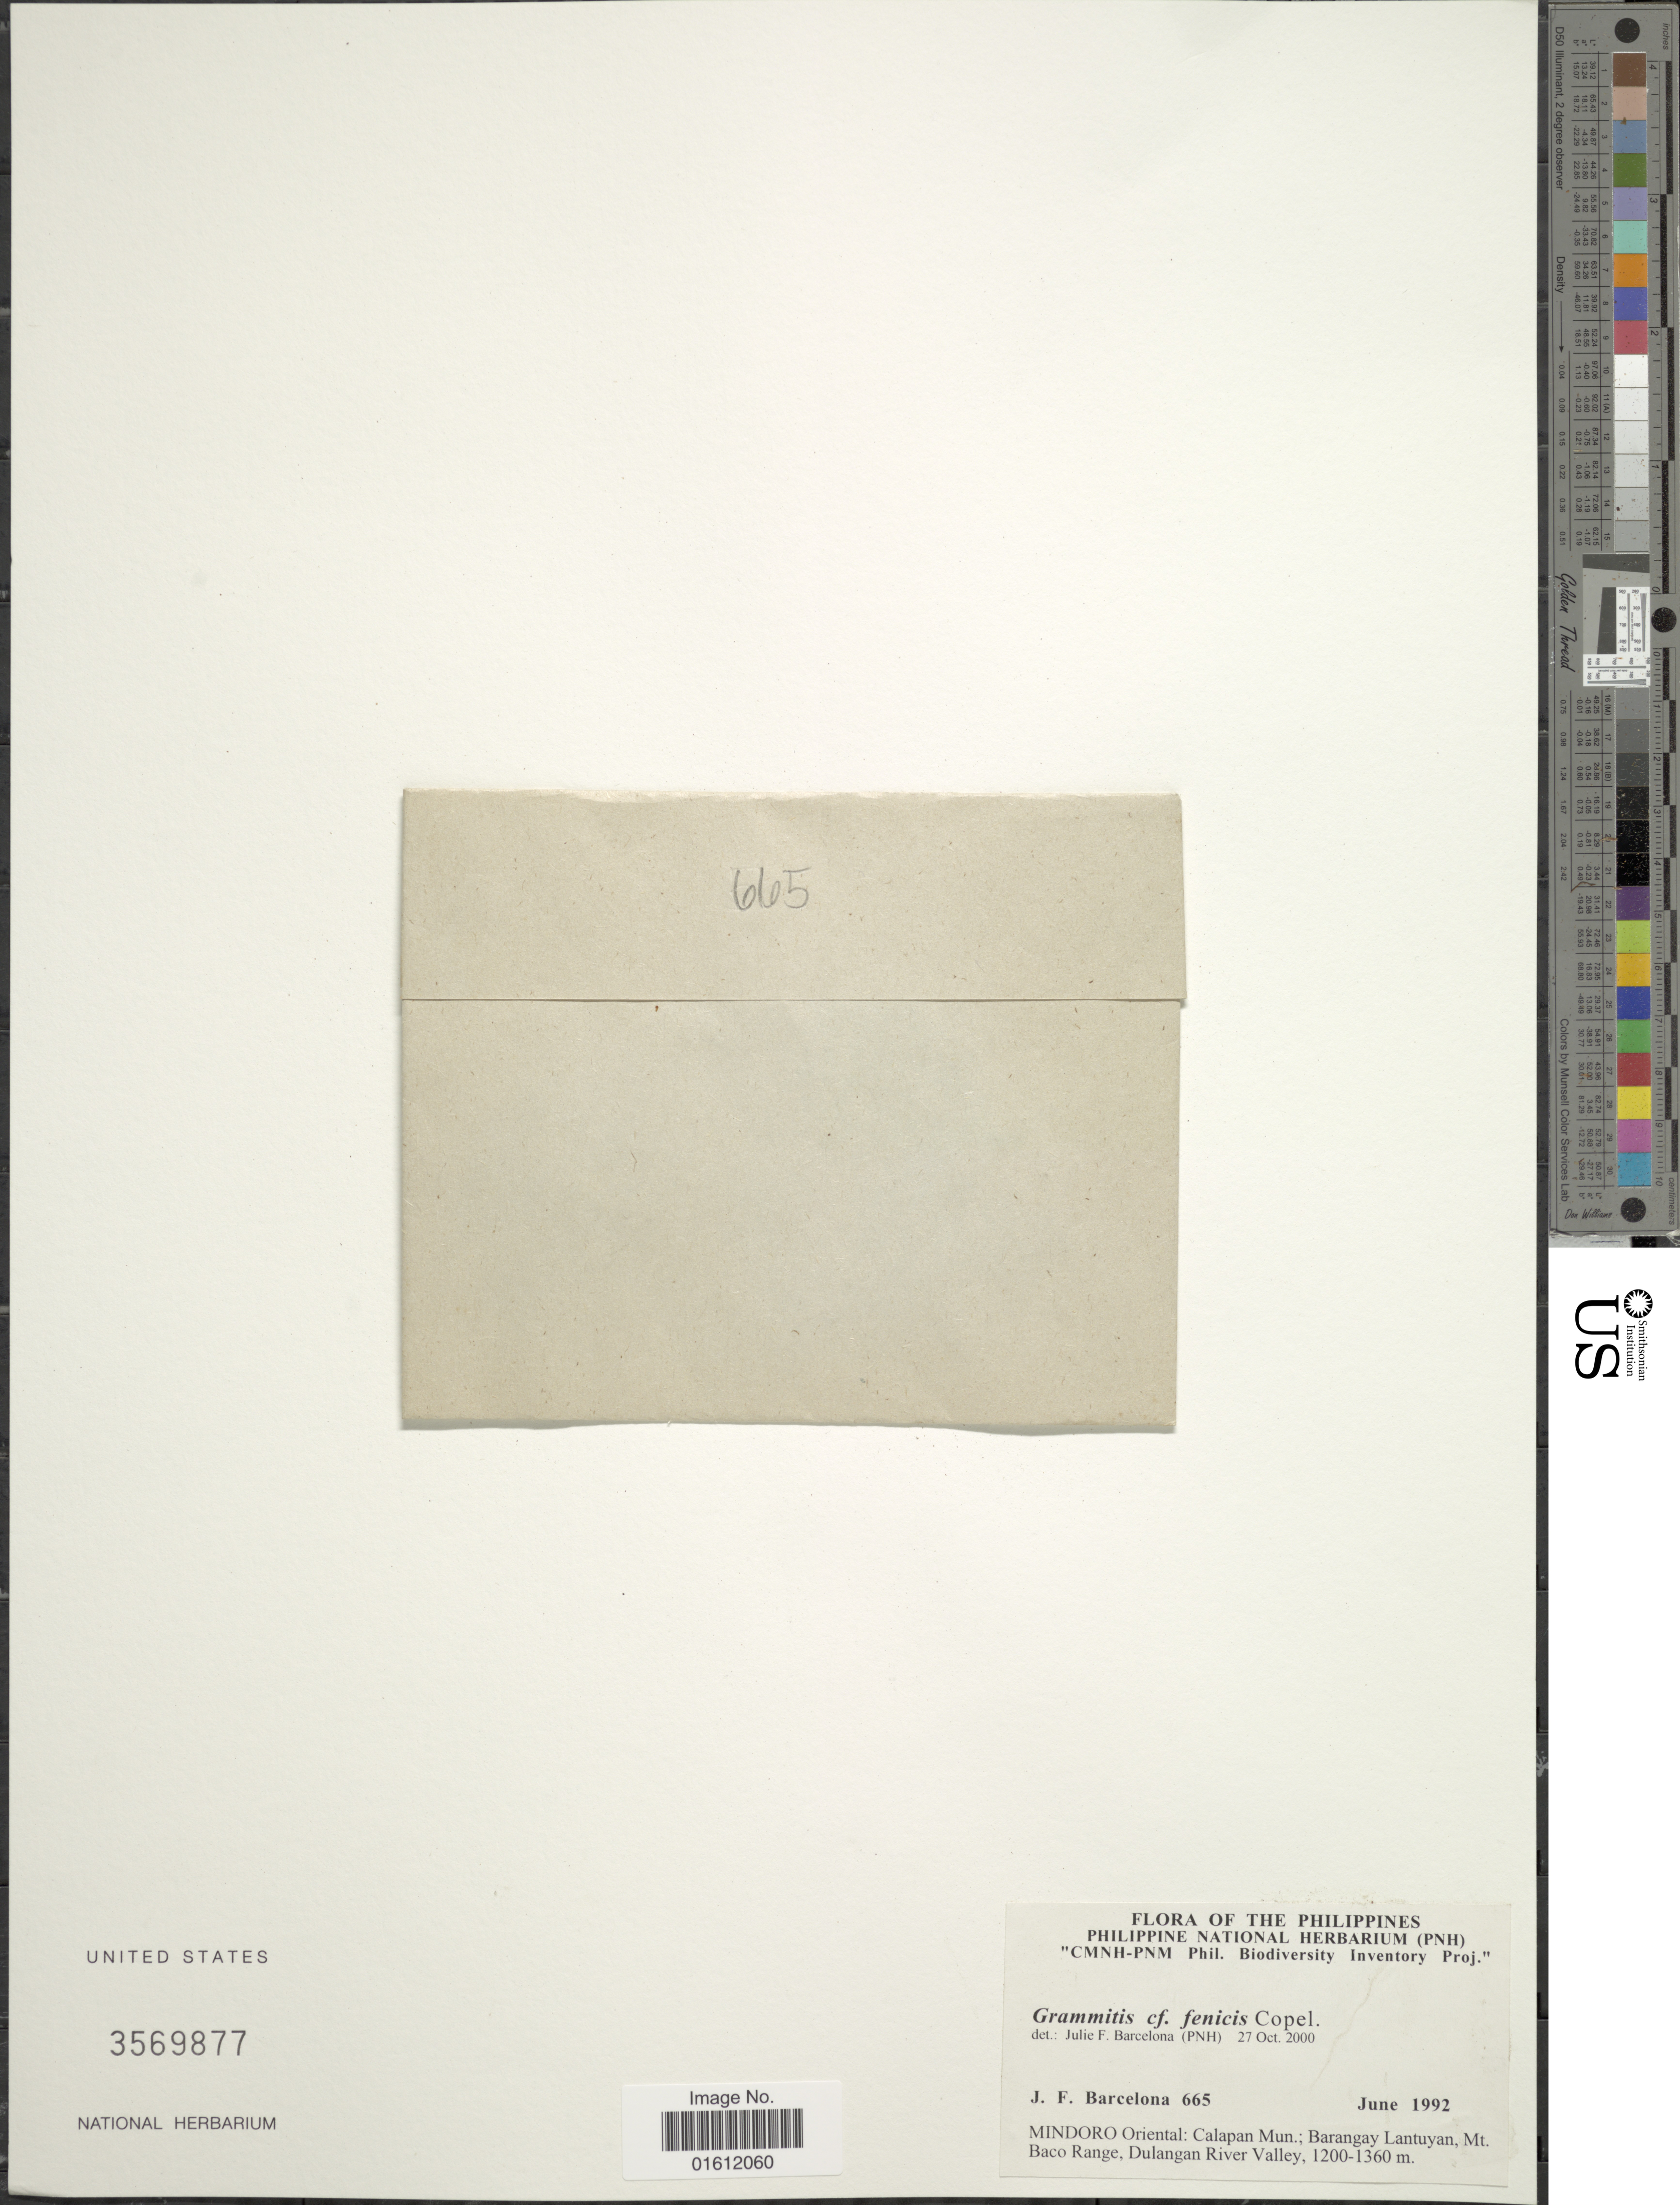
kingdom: Plantae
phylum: Tracheophyta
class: Polypodiopsida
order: Polypodiales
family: Polypodiaceae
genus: Oreogrammitis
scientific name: Oreogrammitis fenicis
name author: (Copel.) Parris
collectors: J. F. Barcelona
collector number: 665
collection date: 1992-06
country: Philippines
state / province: Mimaropa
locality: Mindoro Oriental: Calapan Mun; Barangay Lantuyan, Mt Baco Range, Dulangan River Valley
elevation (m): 1200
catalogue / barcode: US 3569877